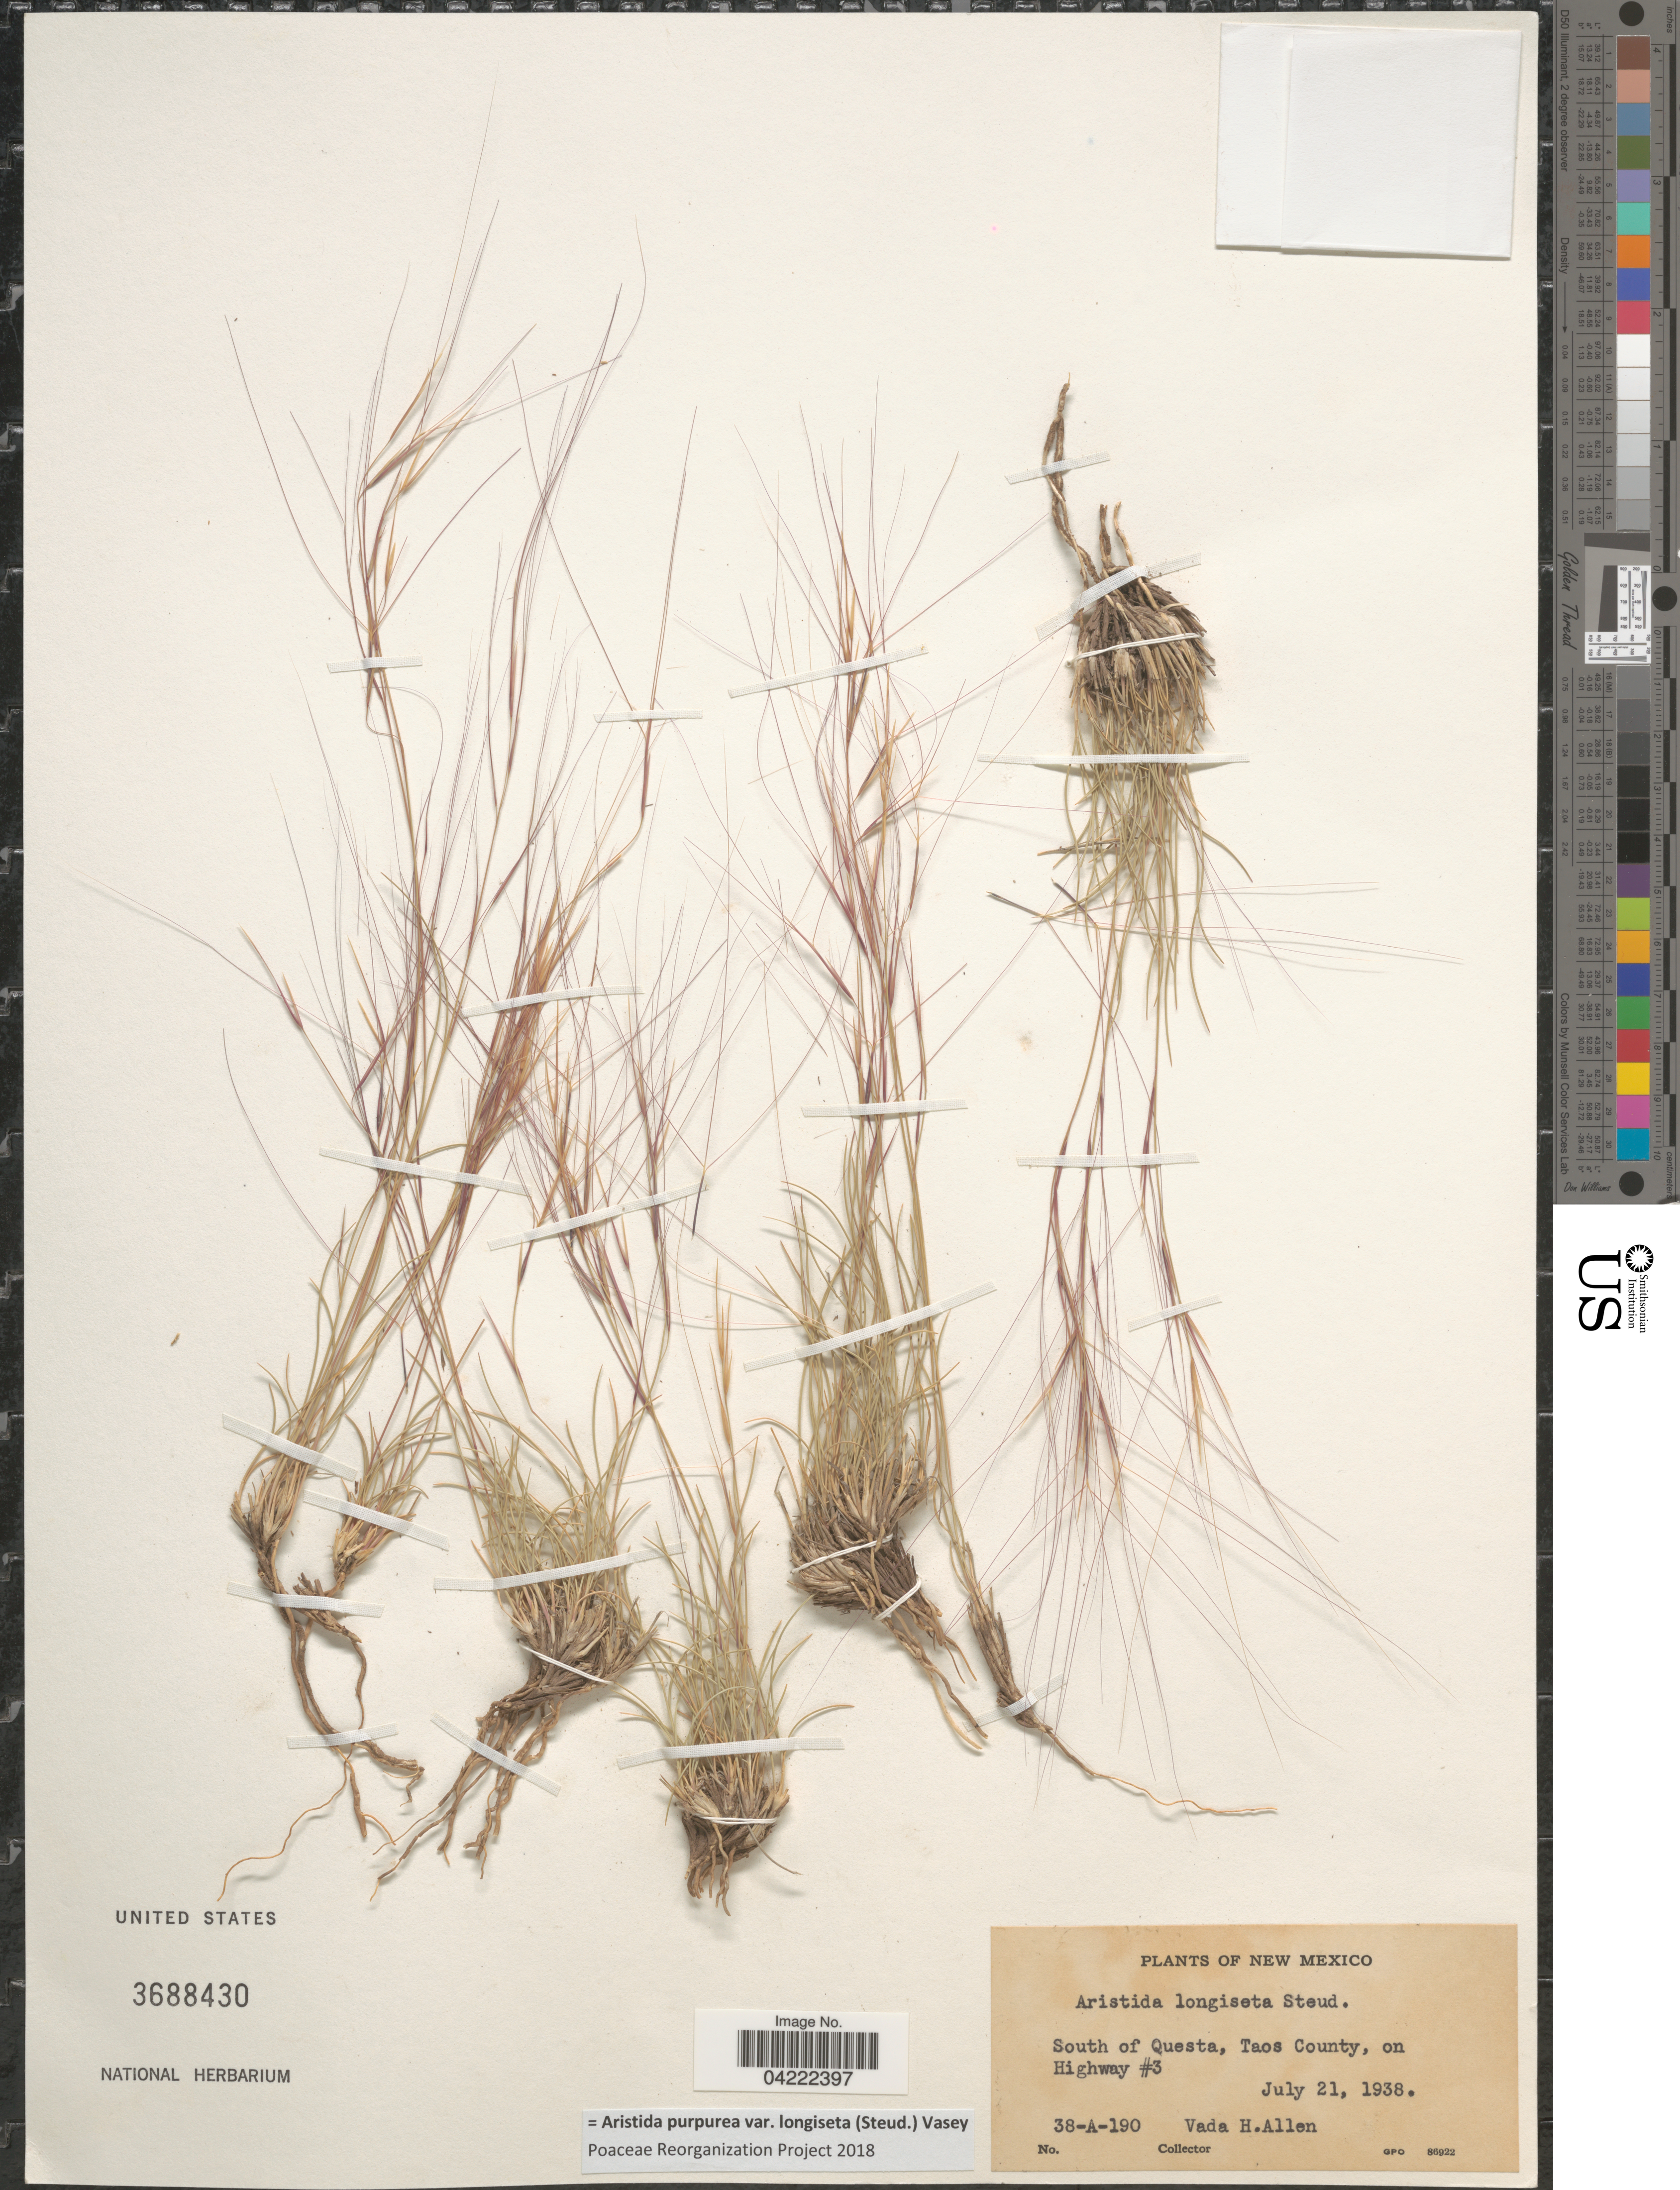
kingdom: Plantae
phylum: Tracheophyta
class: Liliopsida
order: Poales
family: Poaceae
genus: Aristida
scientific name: Aristida purpurea var. longiseta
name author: (Steud.) Vasey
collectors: V. Allen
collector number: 38-A-190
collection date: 1938-07-21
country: United States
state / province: New Mexico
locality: South of Questa, Taos County, on Highway #3.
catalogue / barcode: US 3688430